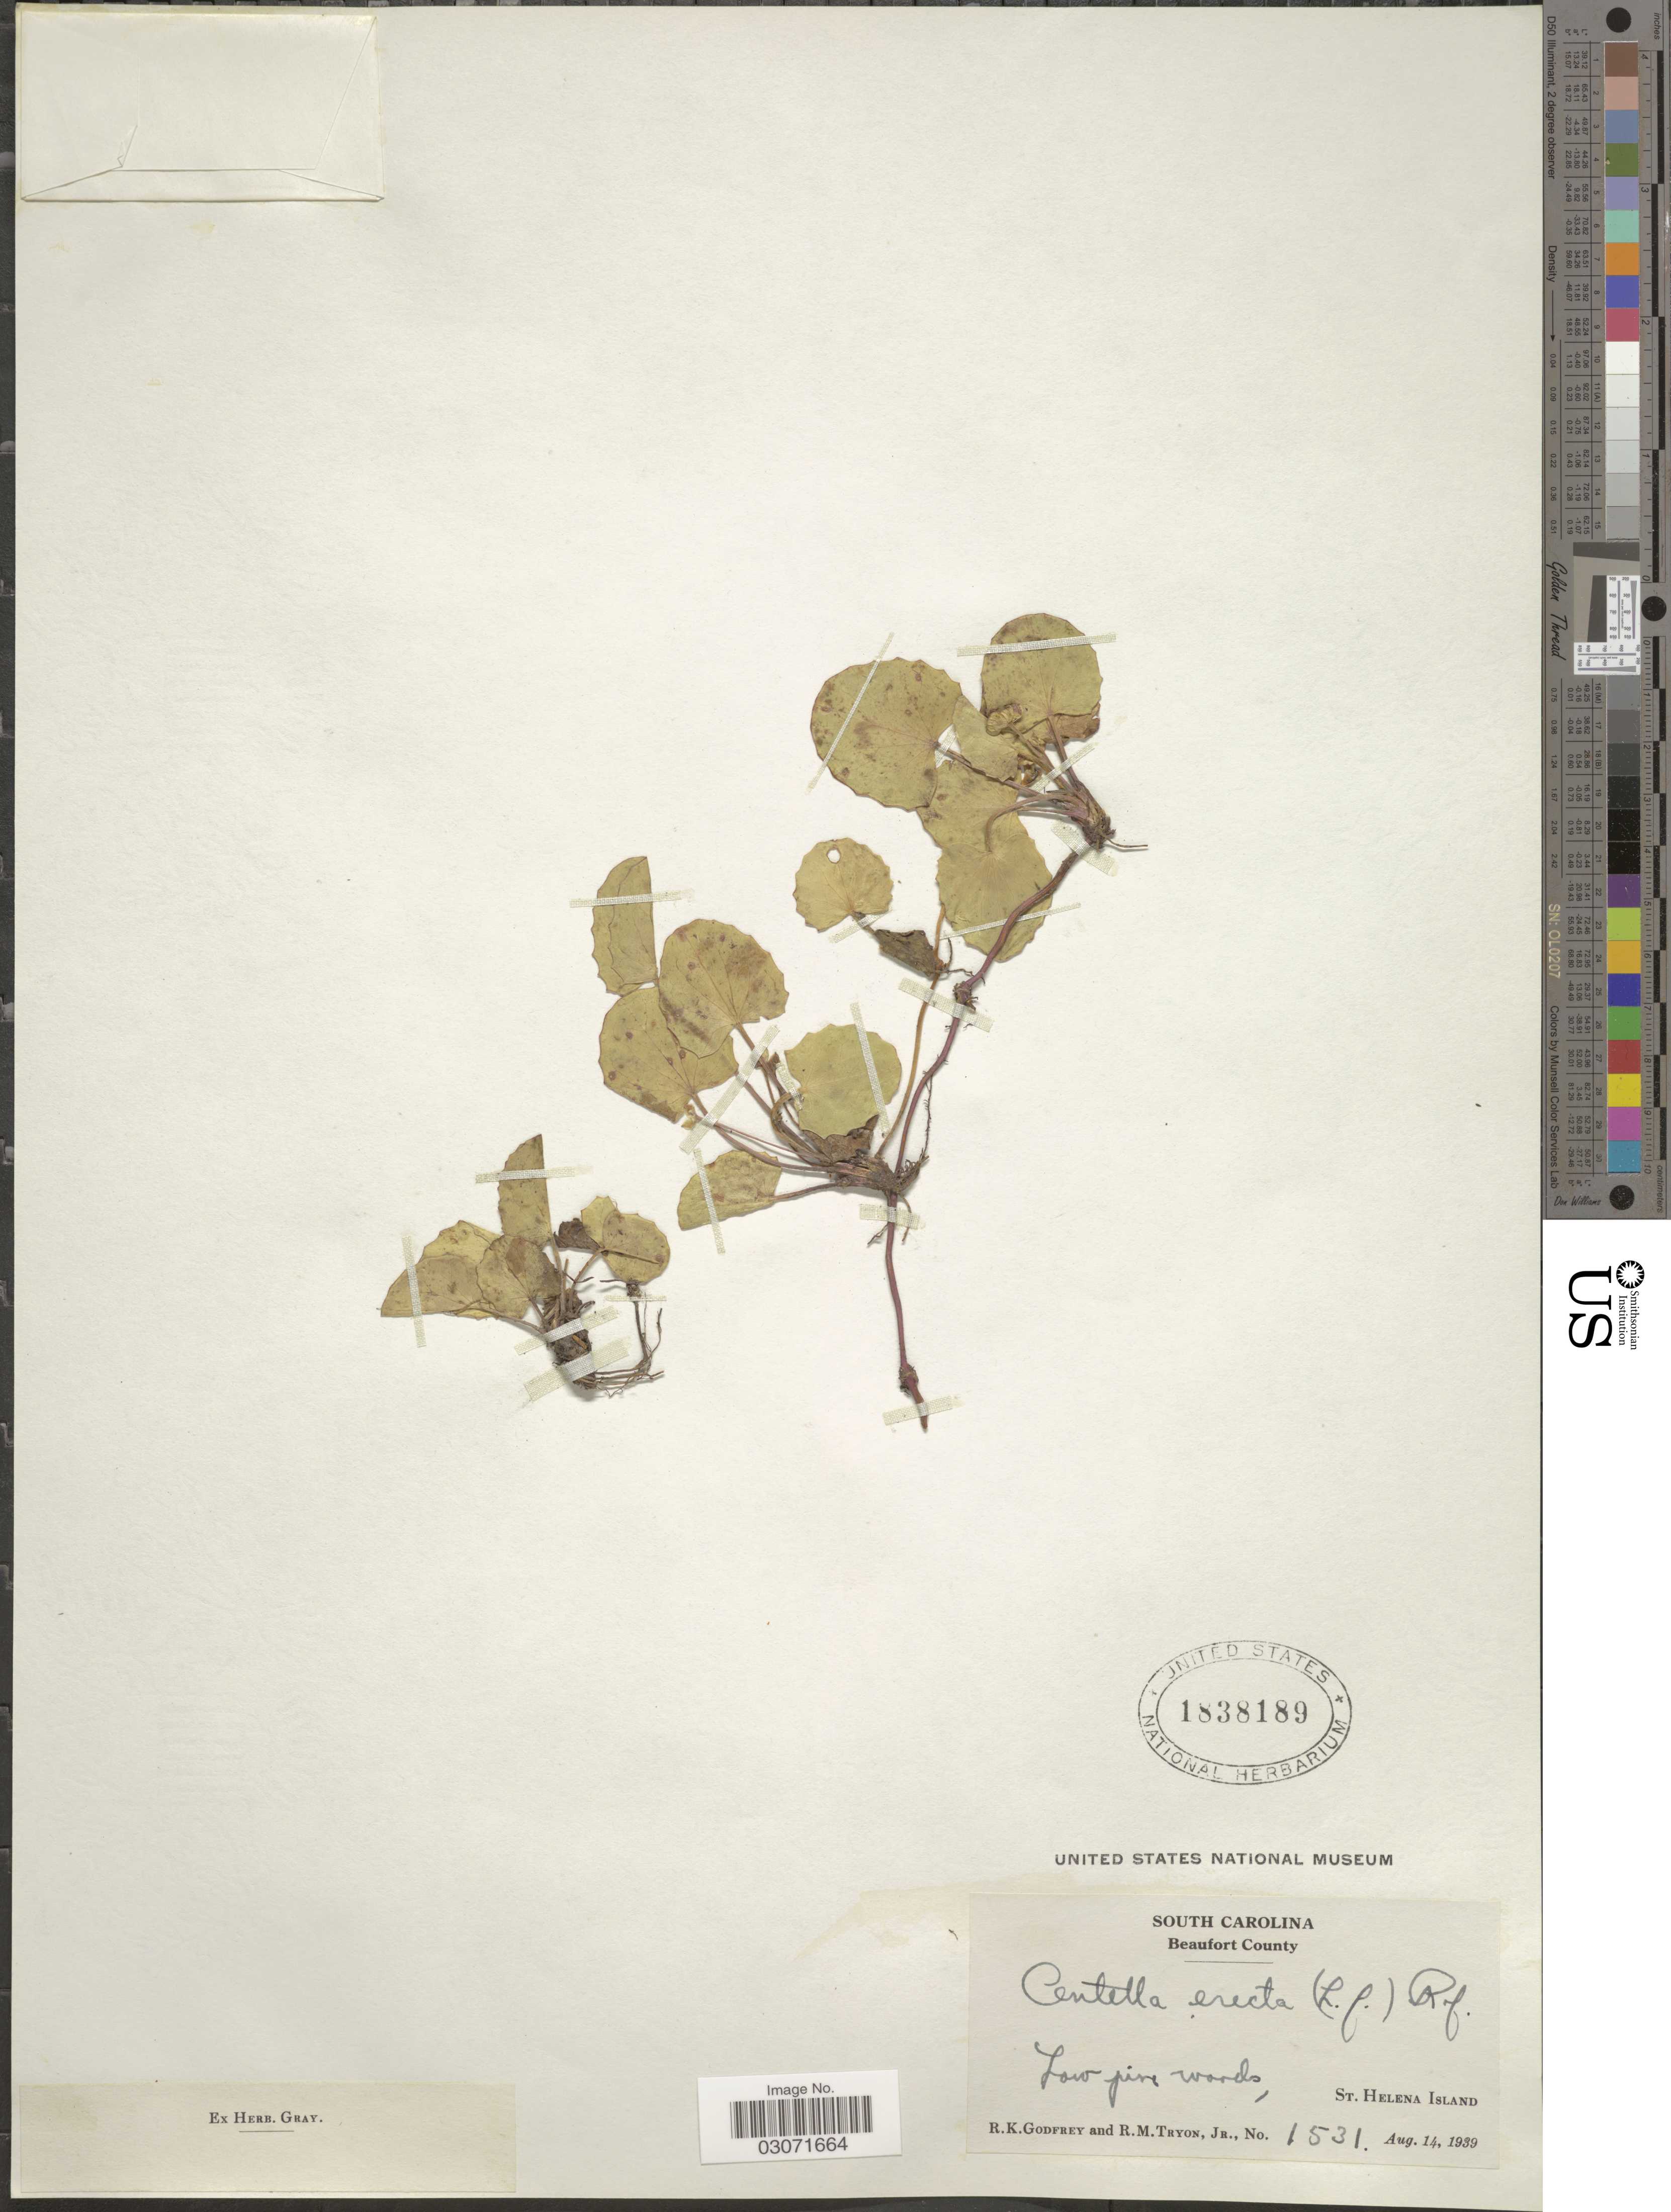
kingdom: Plantae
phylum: Tracheophyta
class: Magnoliopsida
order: Apiales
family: Apiaceae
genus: Centella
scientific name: Centella erecta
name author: (L. f.) Fernald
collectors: R. K. Godfrey & R. Tryon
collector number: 1531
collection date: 1939-08-14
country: United States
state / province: South Carolina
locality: Beaufort County. St. Helena Island.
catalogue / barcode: US 1838189